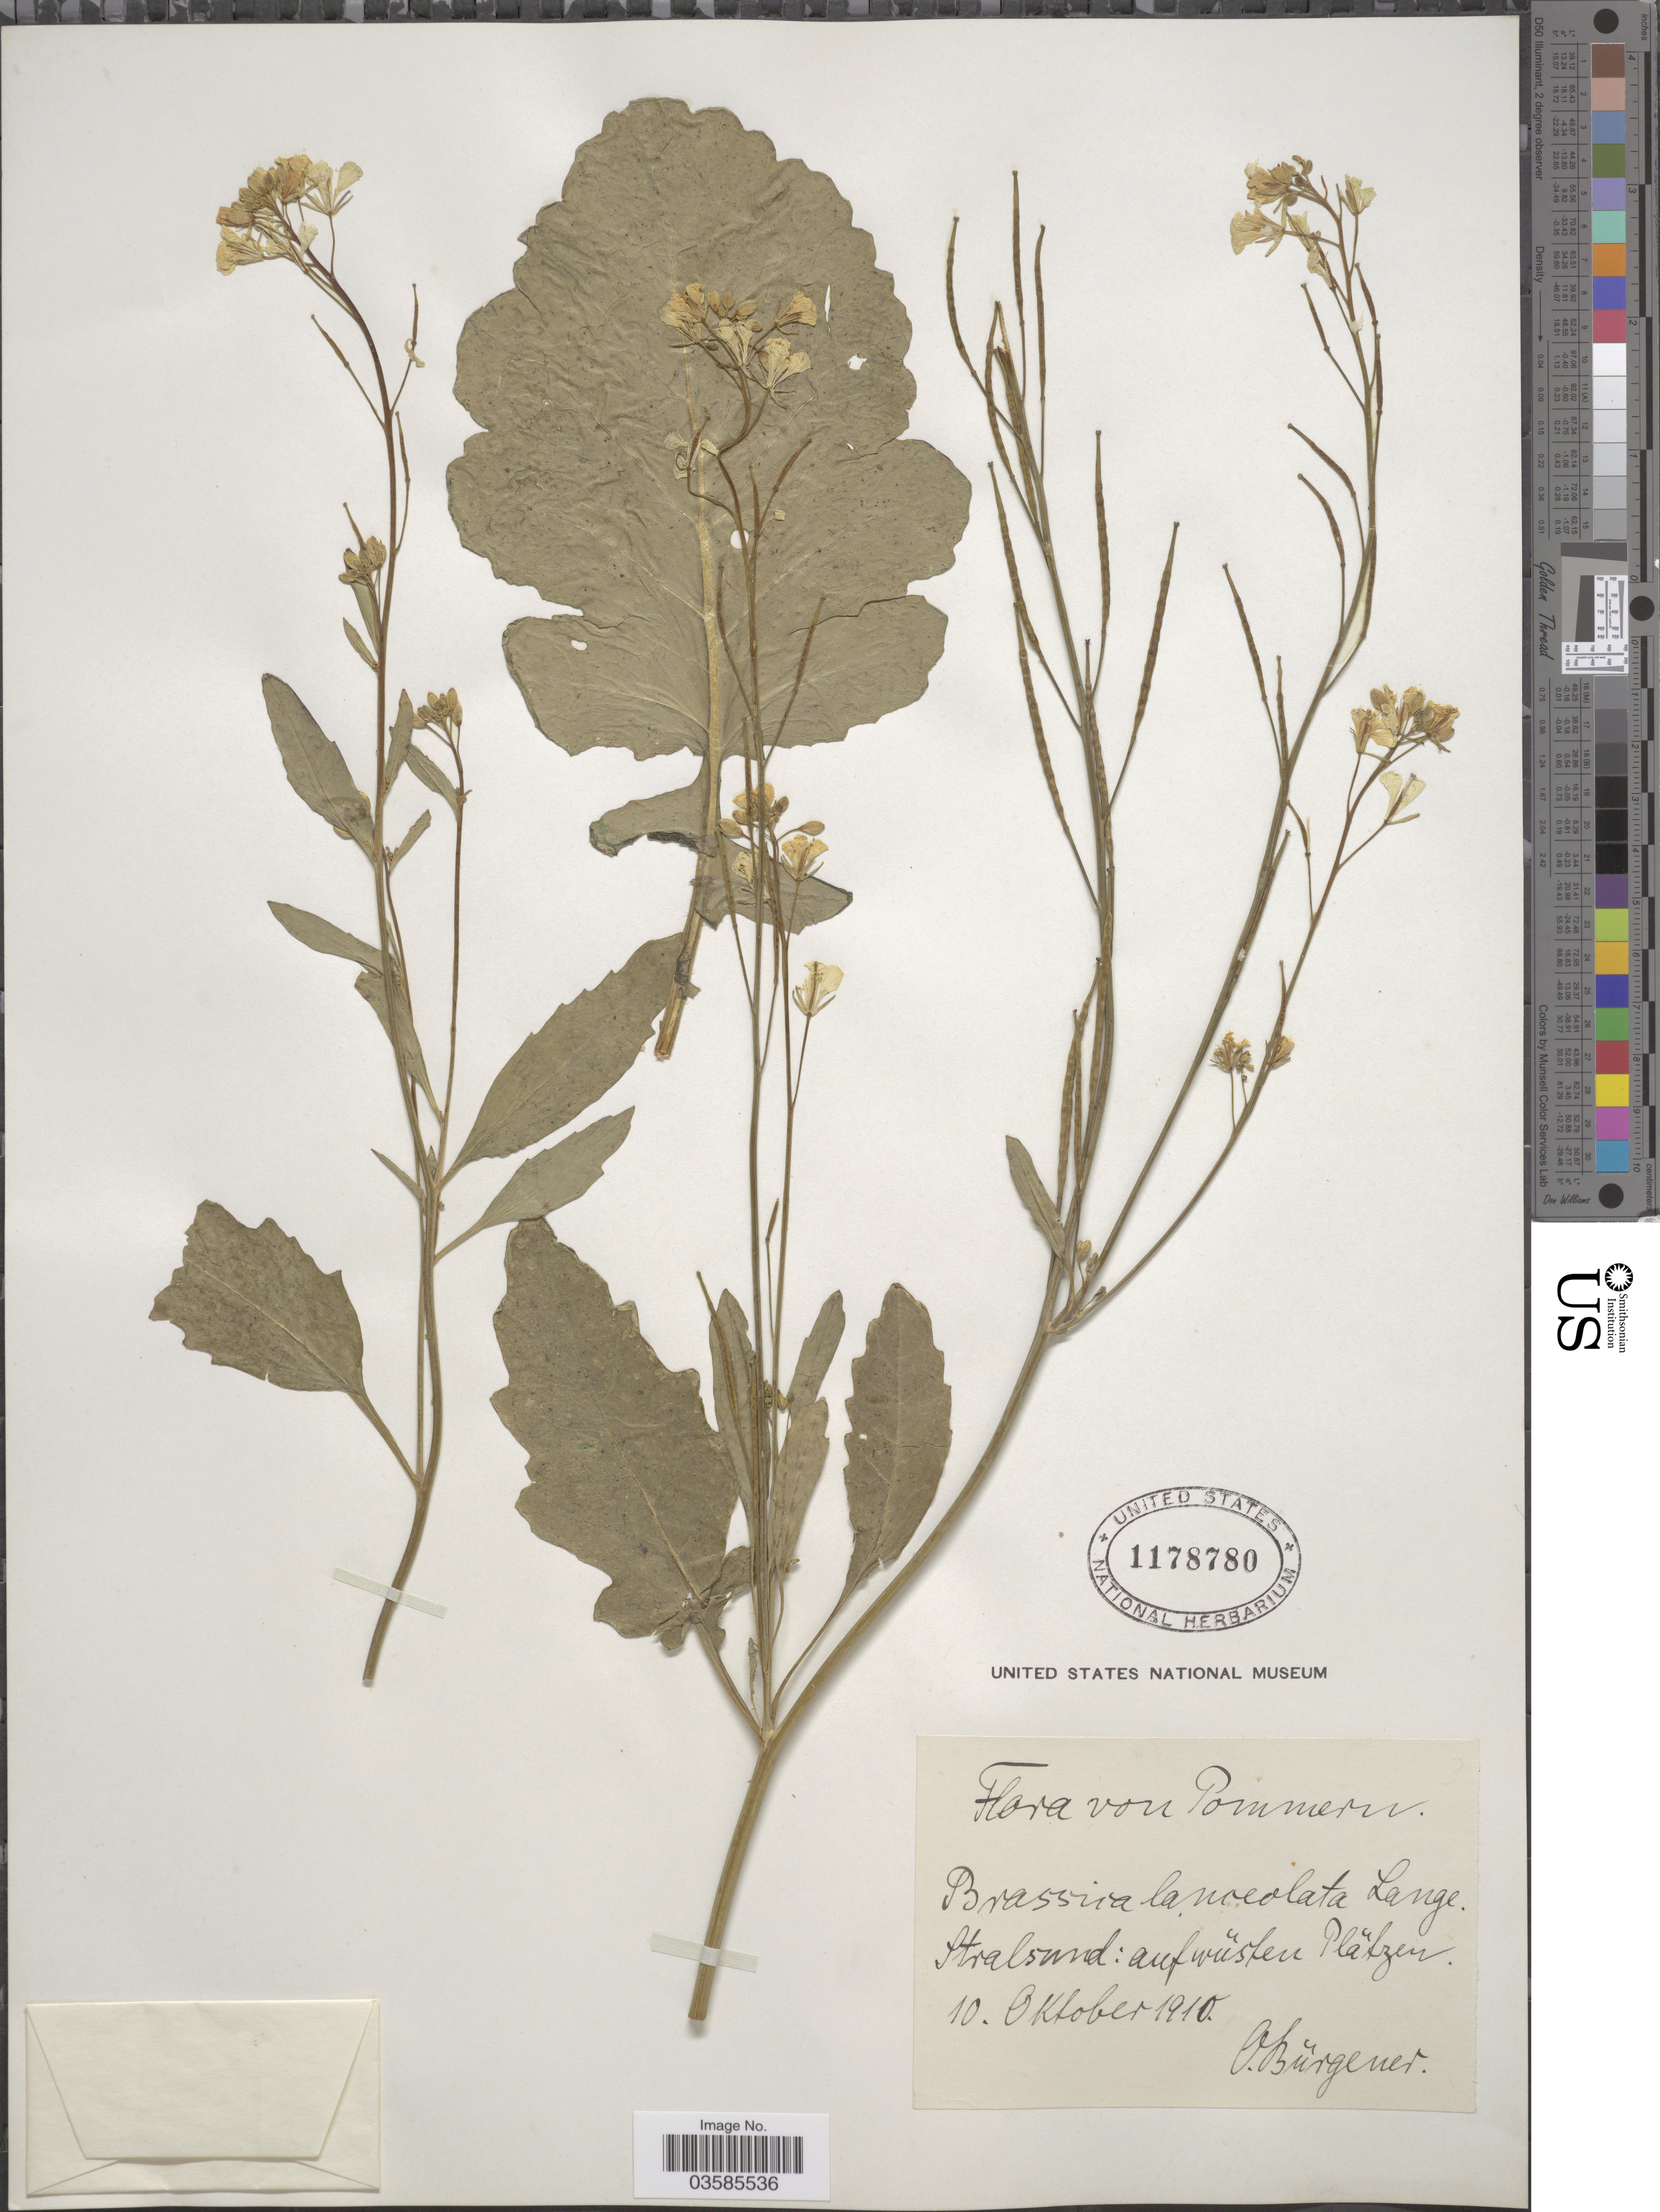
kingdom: Plantae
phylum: Tracheophyta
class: Magnoliopsida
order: Brassicales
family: Brassicaceae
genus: Brassica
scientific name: Brassica lanceolata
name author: Sauv.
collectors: O. Bürgenet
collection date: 1910-10-10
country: Germany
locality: Pommern. Stralsund: auf wüsten Plätzen.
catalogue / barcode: US 1178780